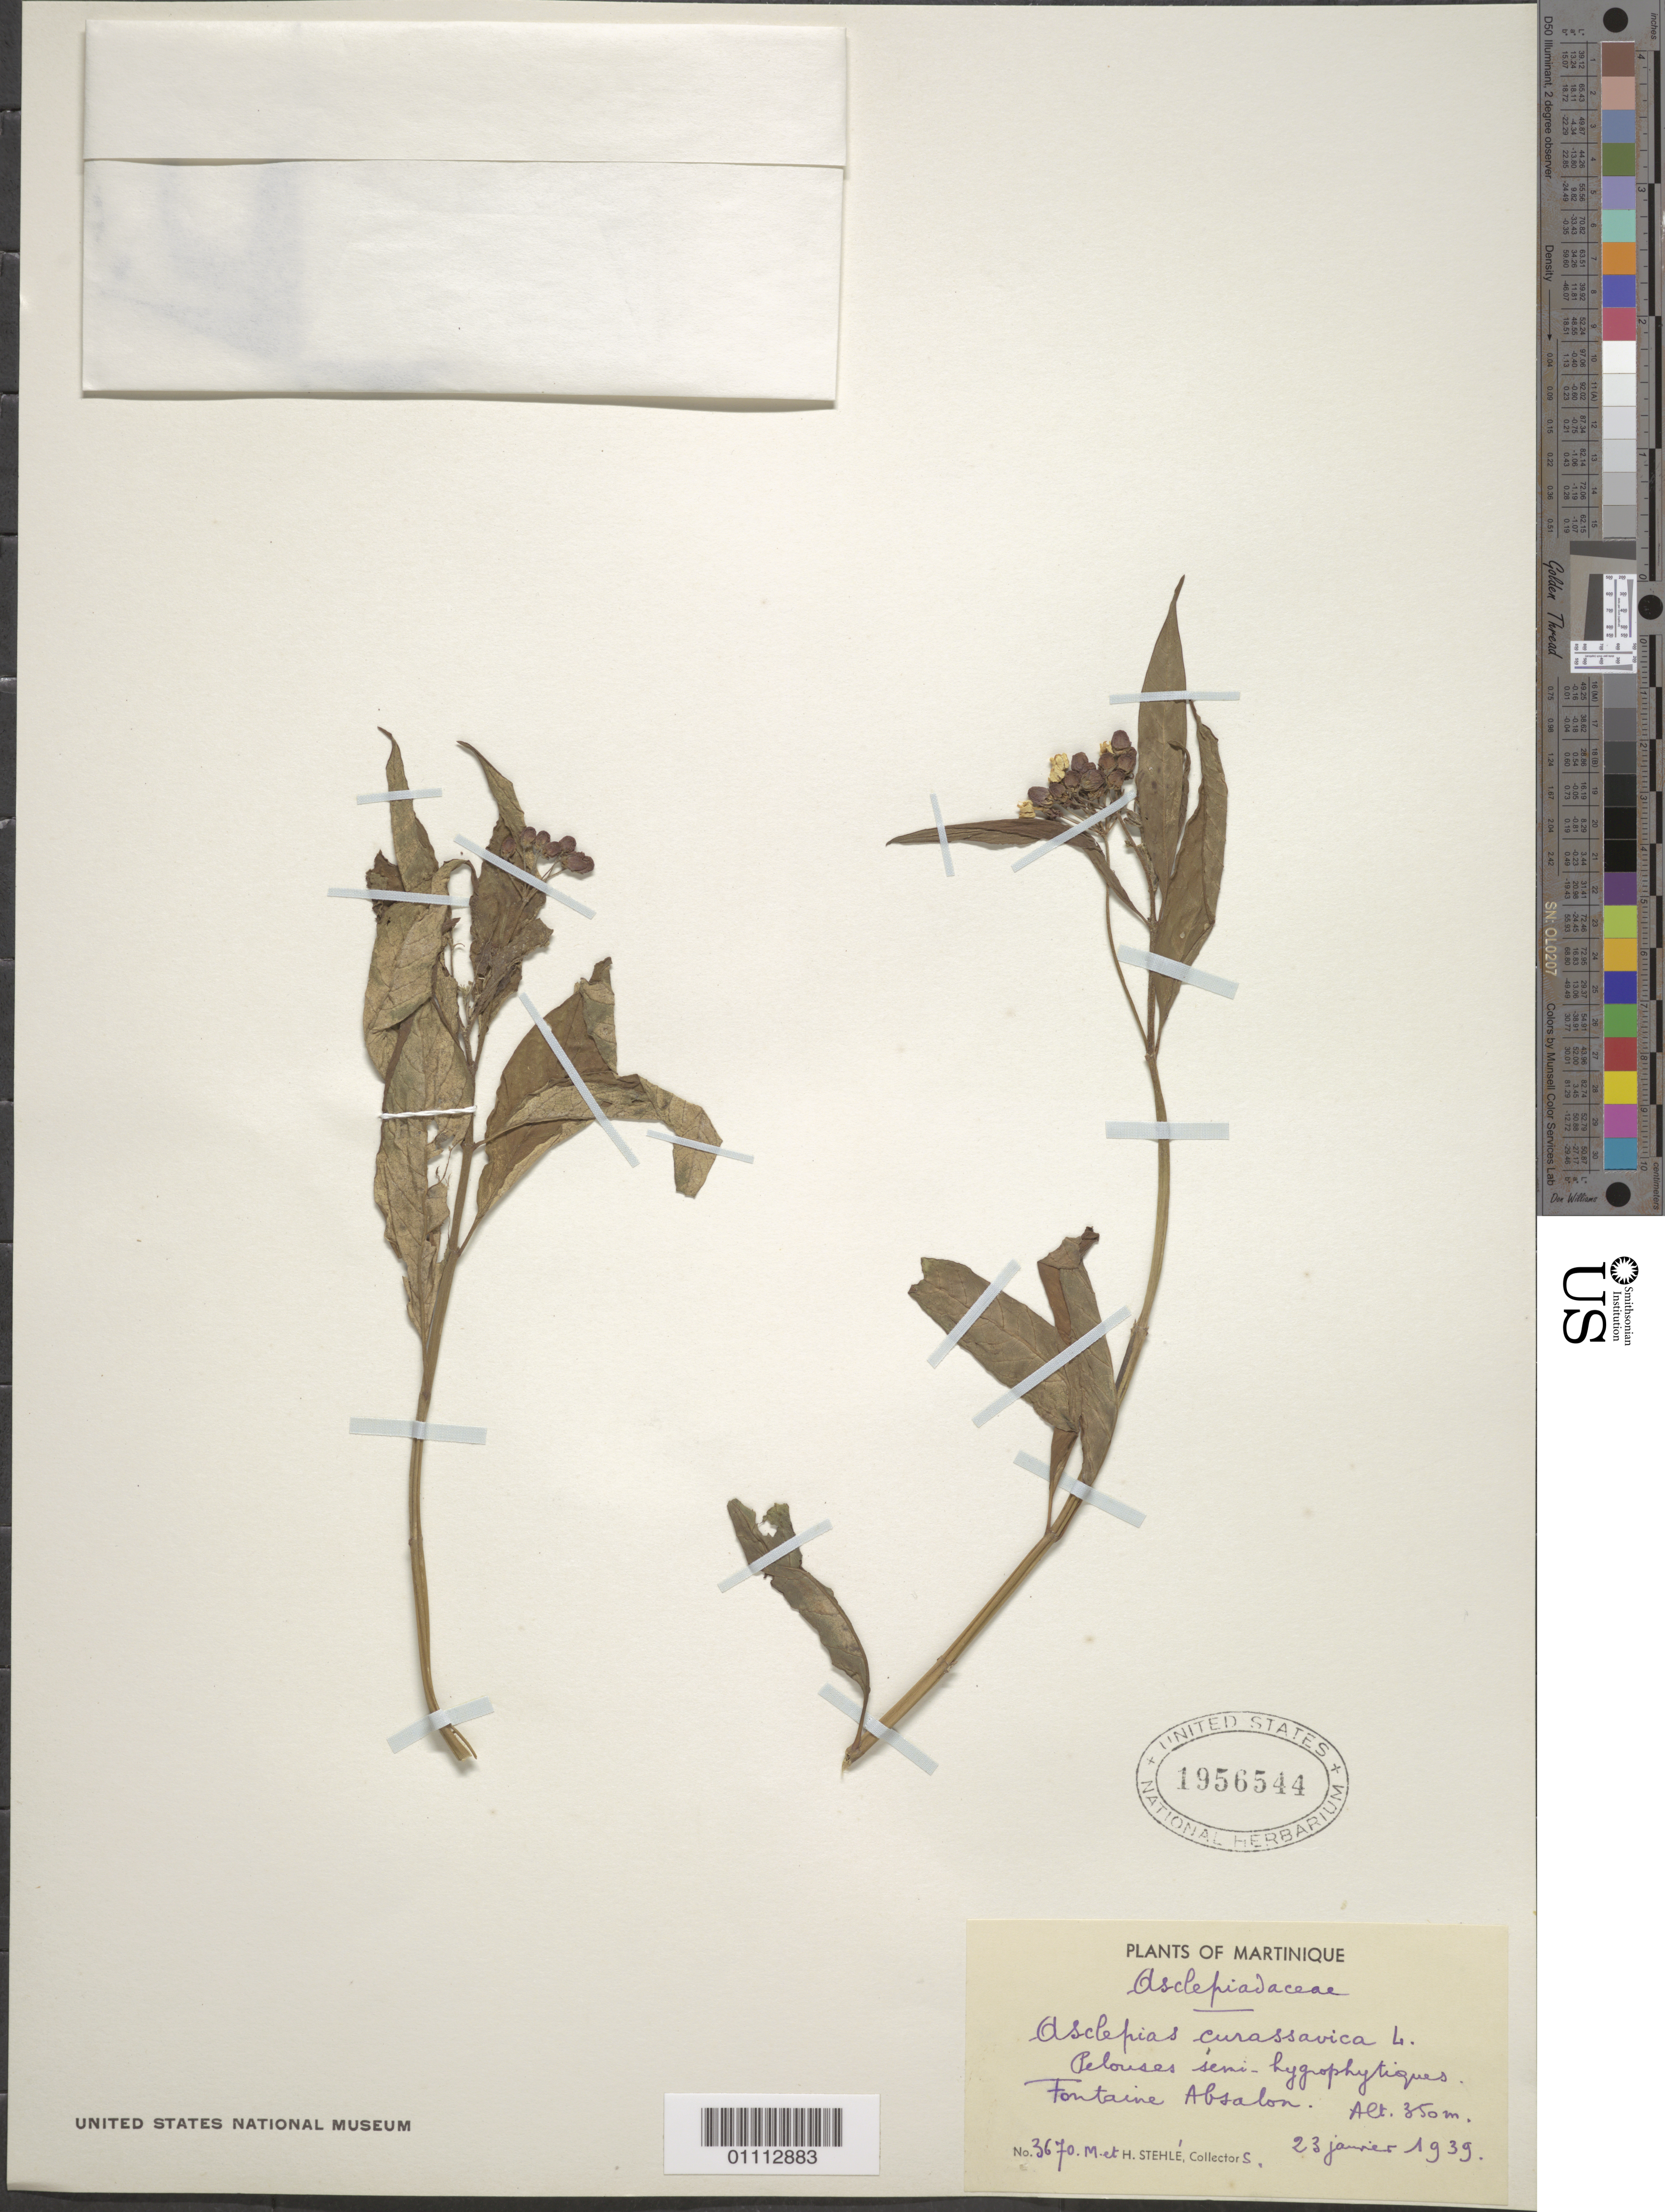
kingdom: Plantae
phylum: Tracheophyta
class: Magnoliopsida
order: Gentianales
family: Apocynaceae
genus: Asclepias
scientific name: Asclepias curassavica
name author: L.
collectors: M. Stehlé & H. Stehlé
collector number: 3670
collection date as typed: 23 Jan 1939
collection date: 1939-01-23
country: Martinique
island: Martinique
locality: Fontaine Absalon. Pelouses semi-hygrophytiques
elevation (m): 350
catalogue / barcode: US 1956544